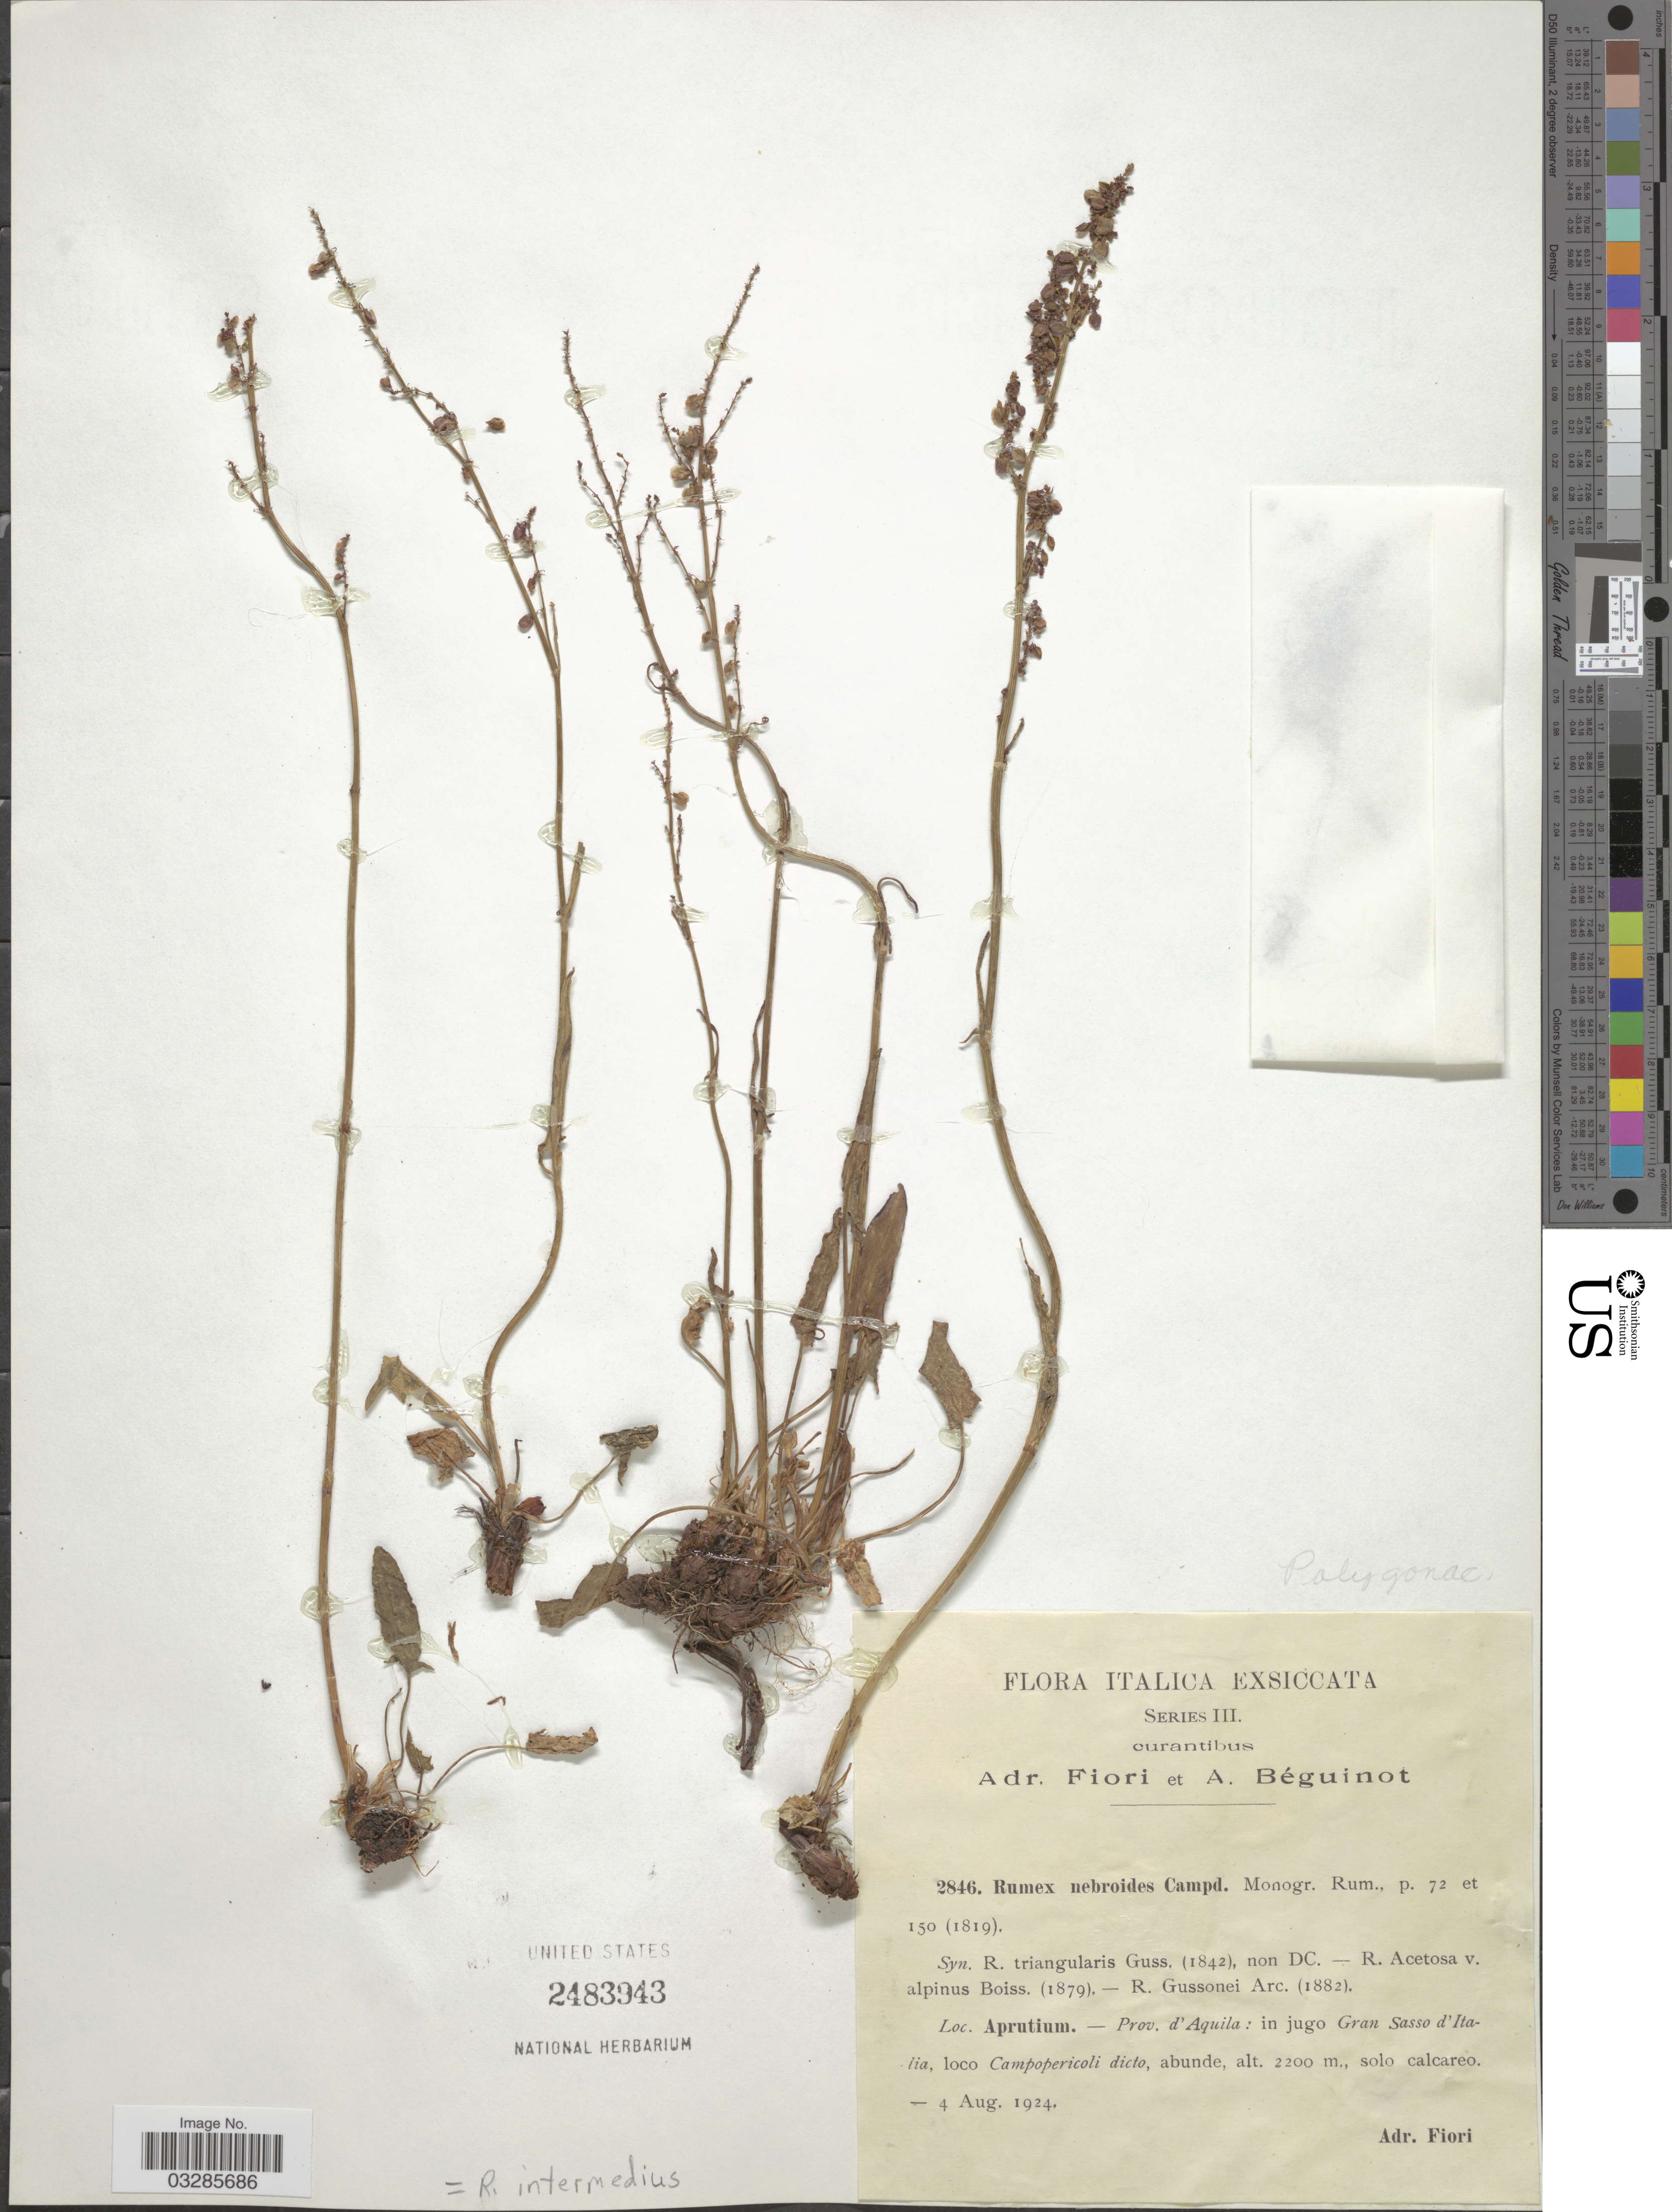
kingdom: Plantae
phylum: Tracheophyta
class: Magnoliopsida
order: Caryophyllales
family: Polygonaceae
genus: Rumex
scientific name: Rumex intermedius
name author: DC.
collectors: A. Fiori & A. Béguinot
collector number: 2846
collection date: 1924-08-04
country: Italy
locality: Aprutium. - Prov. d'Aquila: in jugo Gran Sasso d'Italia, loco Campopericoli dicto.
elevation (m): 2200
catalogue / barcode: US 2483943